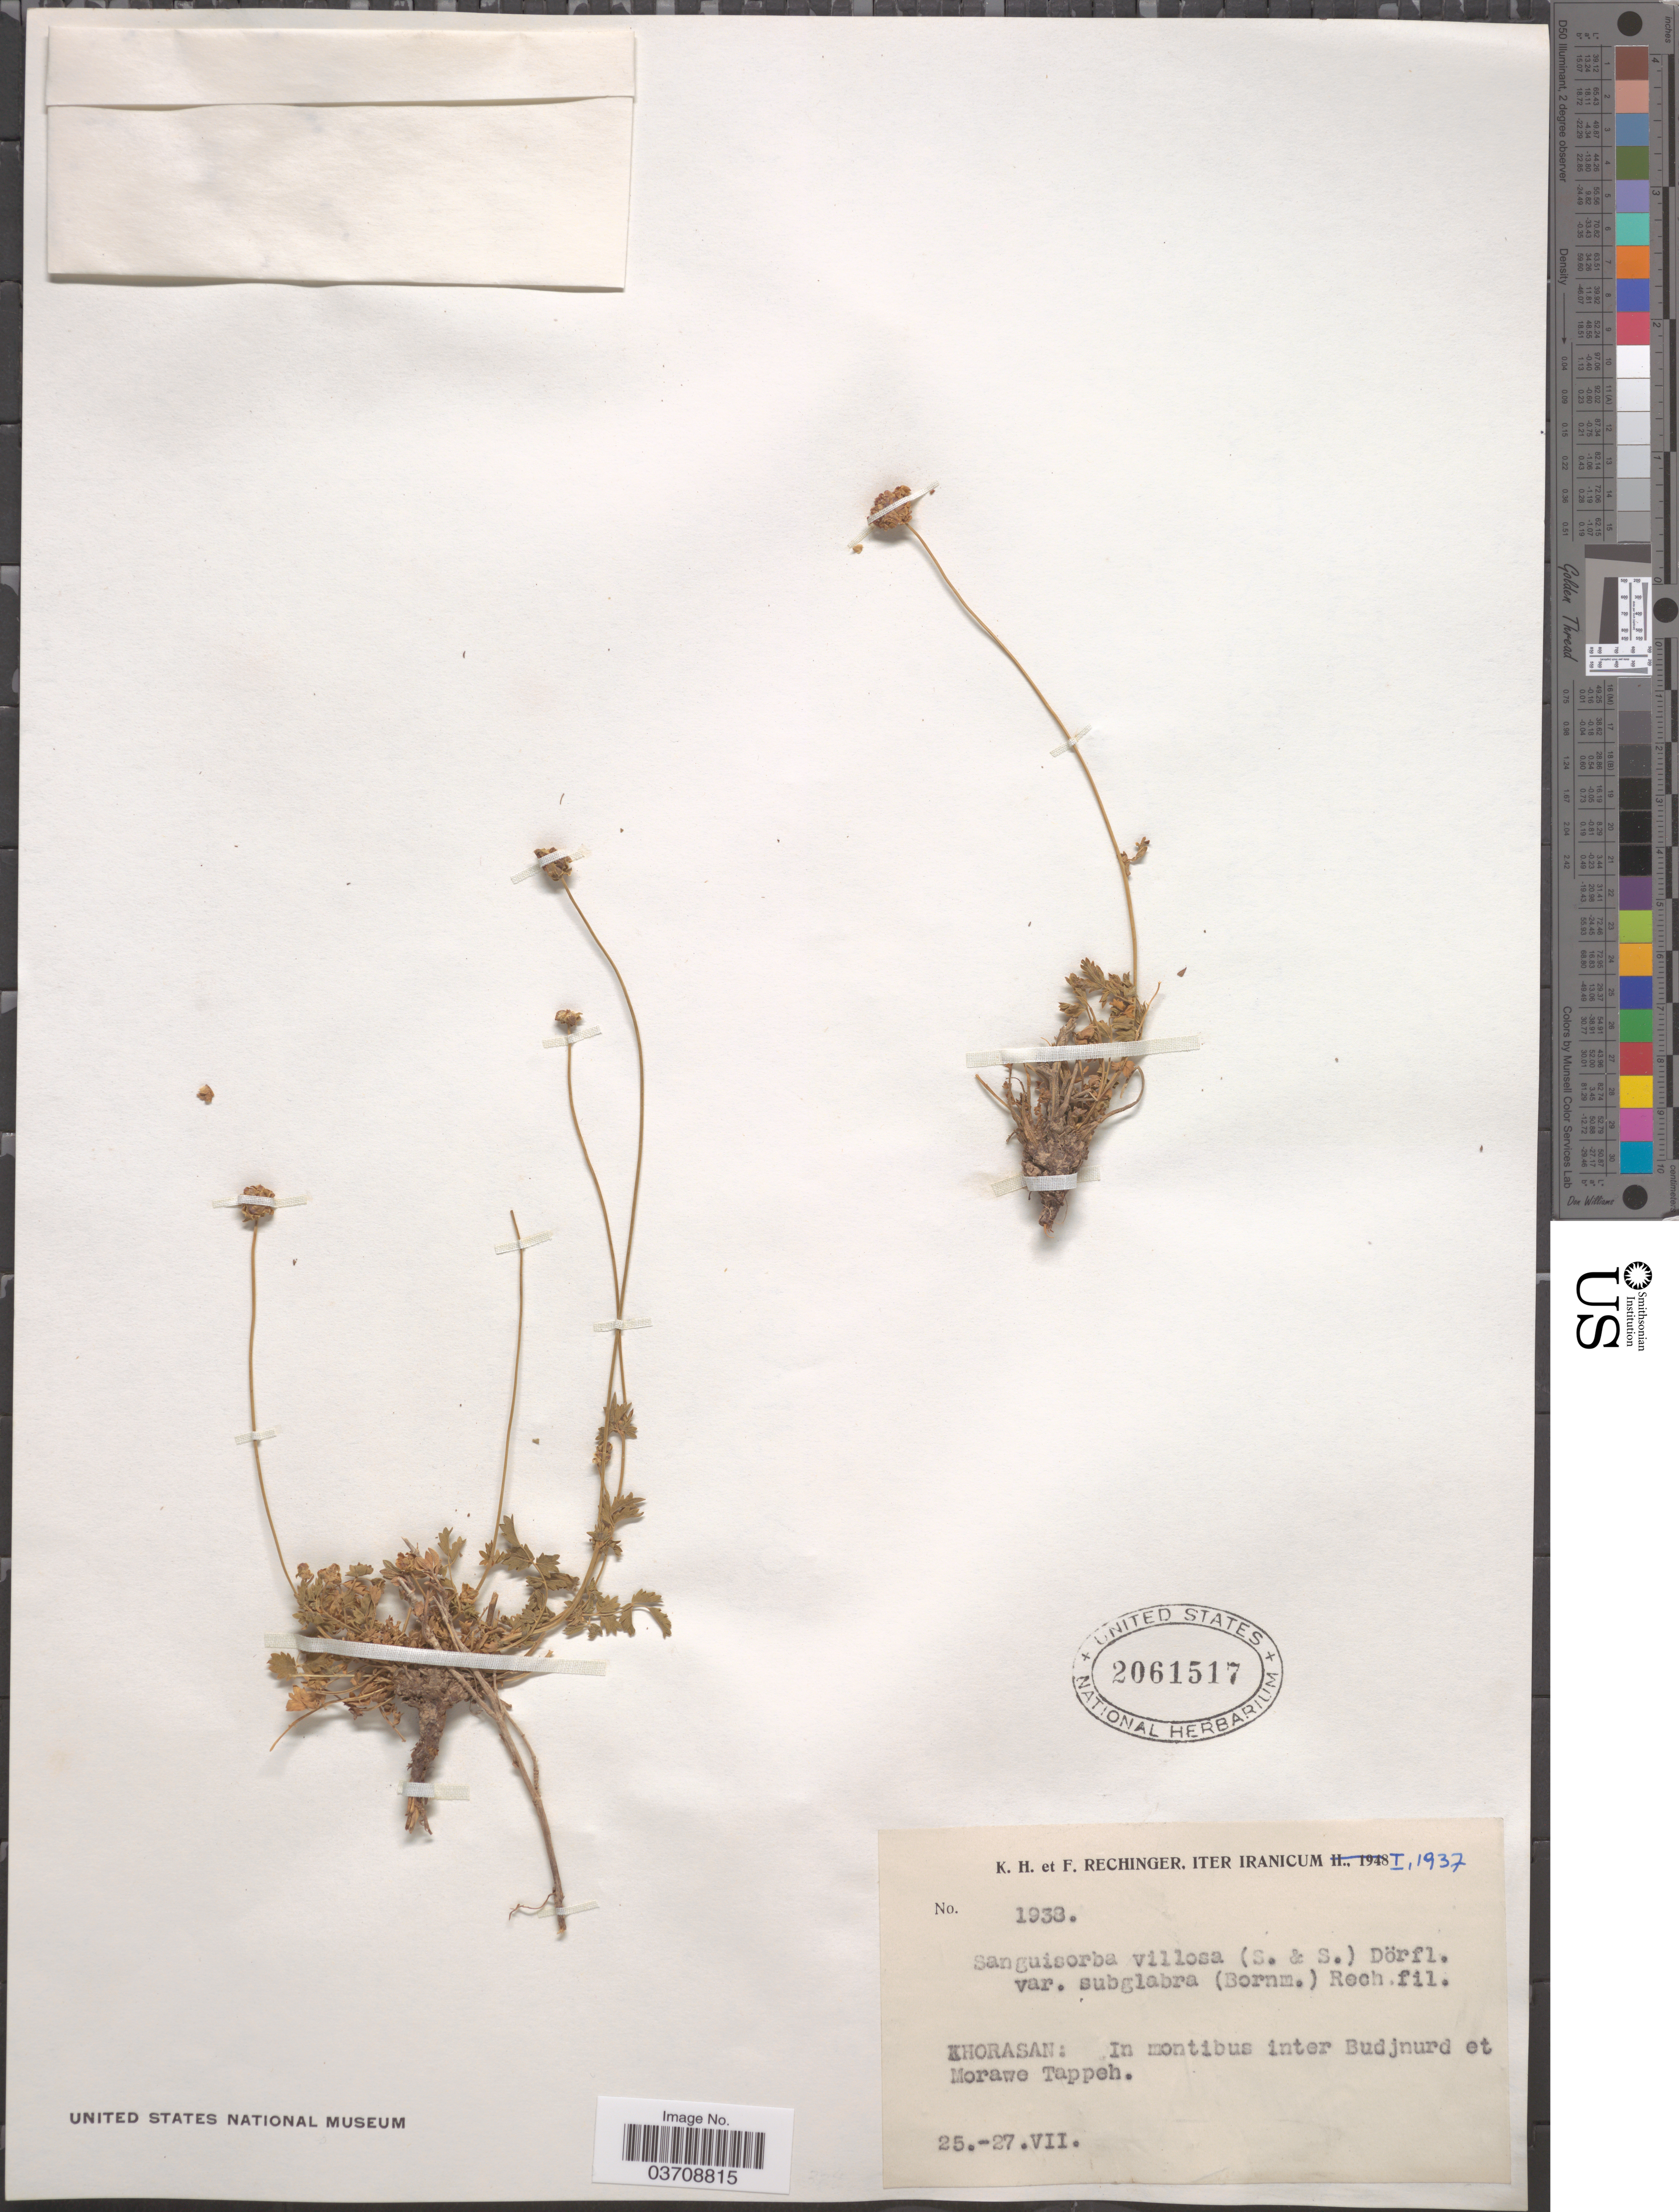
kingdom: Plantae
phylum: Tracheophyta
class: Magnoliopsida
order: Rosales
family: Rosaceae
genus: Sanguisorba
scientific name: Sanguisorba minor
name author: Scop.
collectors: K. H. Rechinger & F. Rechinger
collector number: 1938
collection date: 1937-07-25/1937-07-27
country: Iran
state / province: Khorasan [obsolete]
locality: Khorasan: In montibus inter Budjnurd et Morawe Tappeh.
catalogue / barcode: US 2061517